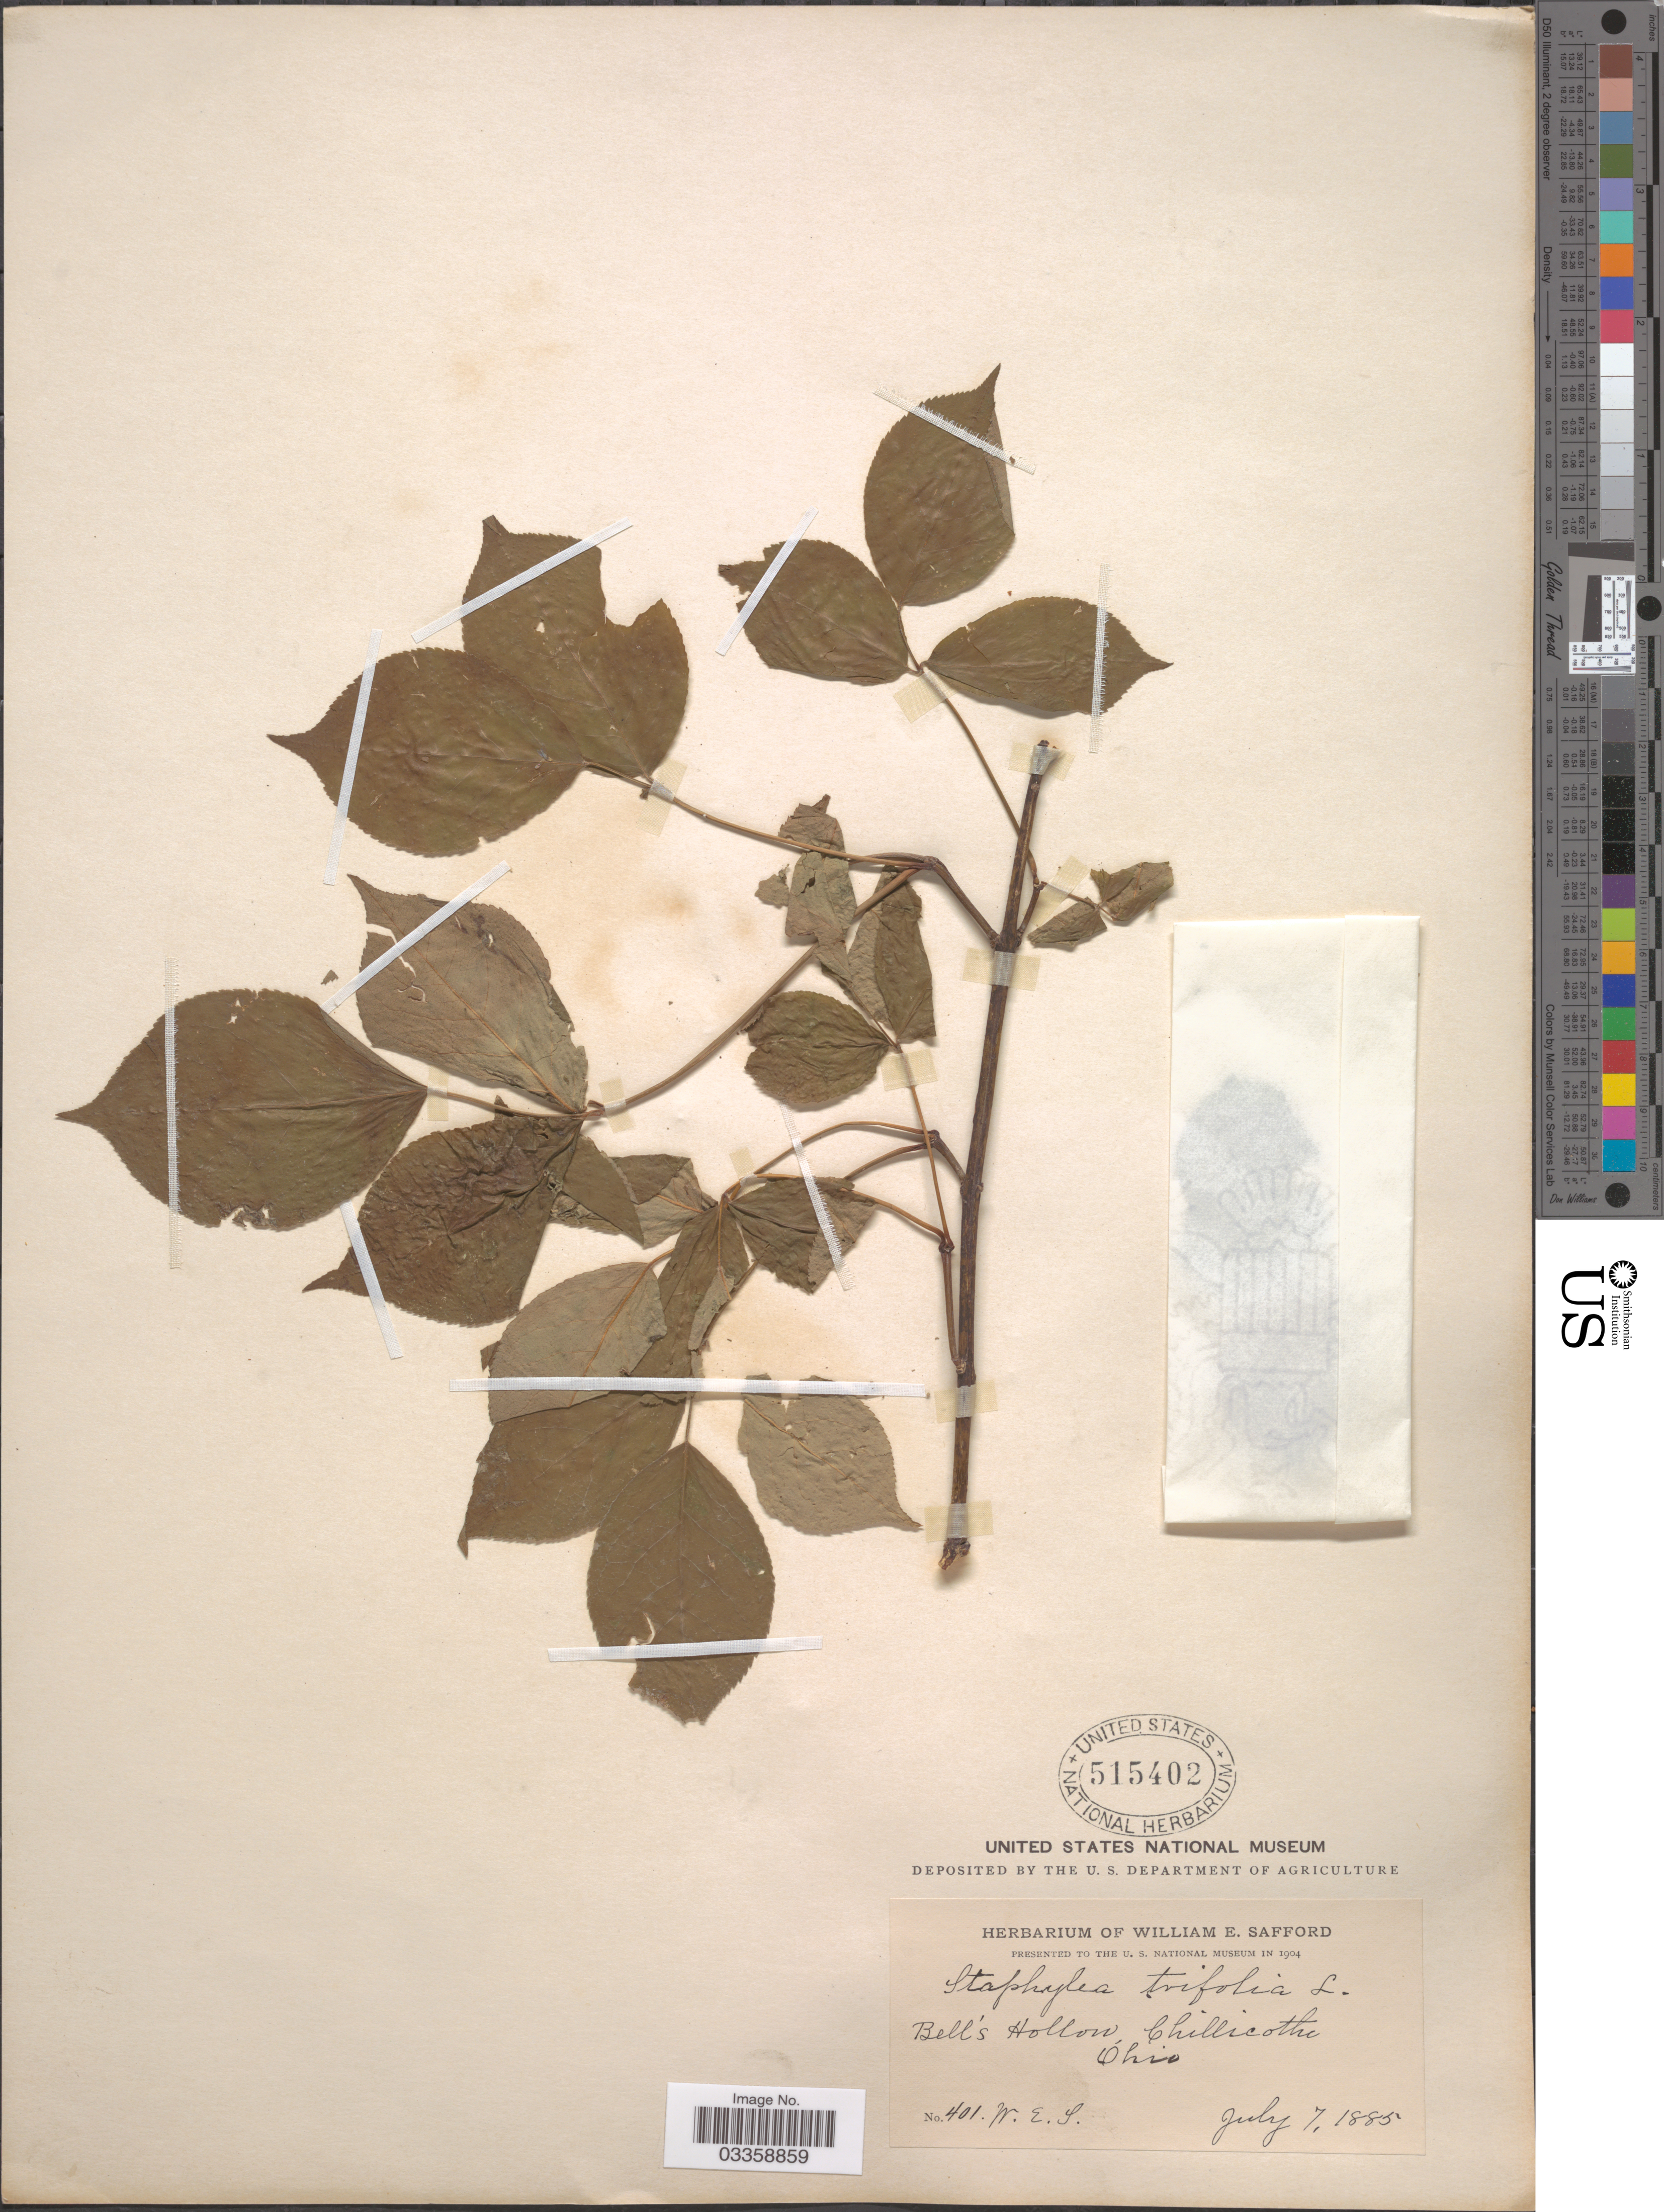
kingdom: Plantae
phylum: Tracheophyta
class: Magnoliopsida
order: Crossosomatales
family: Staphyleaceae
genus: Staphylea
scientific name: Staphylea trifolia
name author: L.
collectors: W. E. Safford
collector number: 401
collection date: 1885-07-07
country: United States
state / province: Ohio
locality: Bell's Hollon, Chillicothe.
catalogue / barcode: US 515402